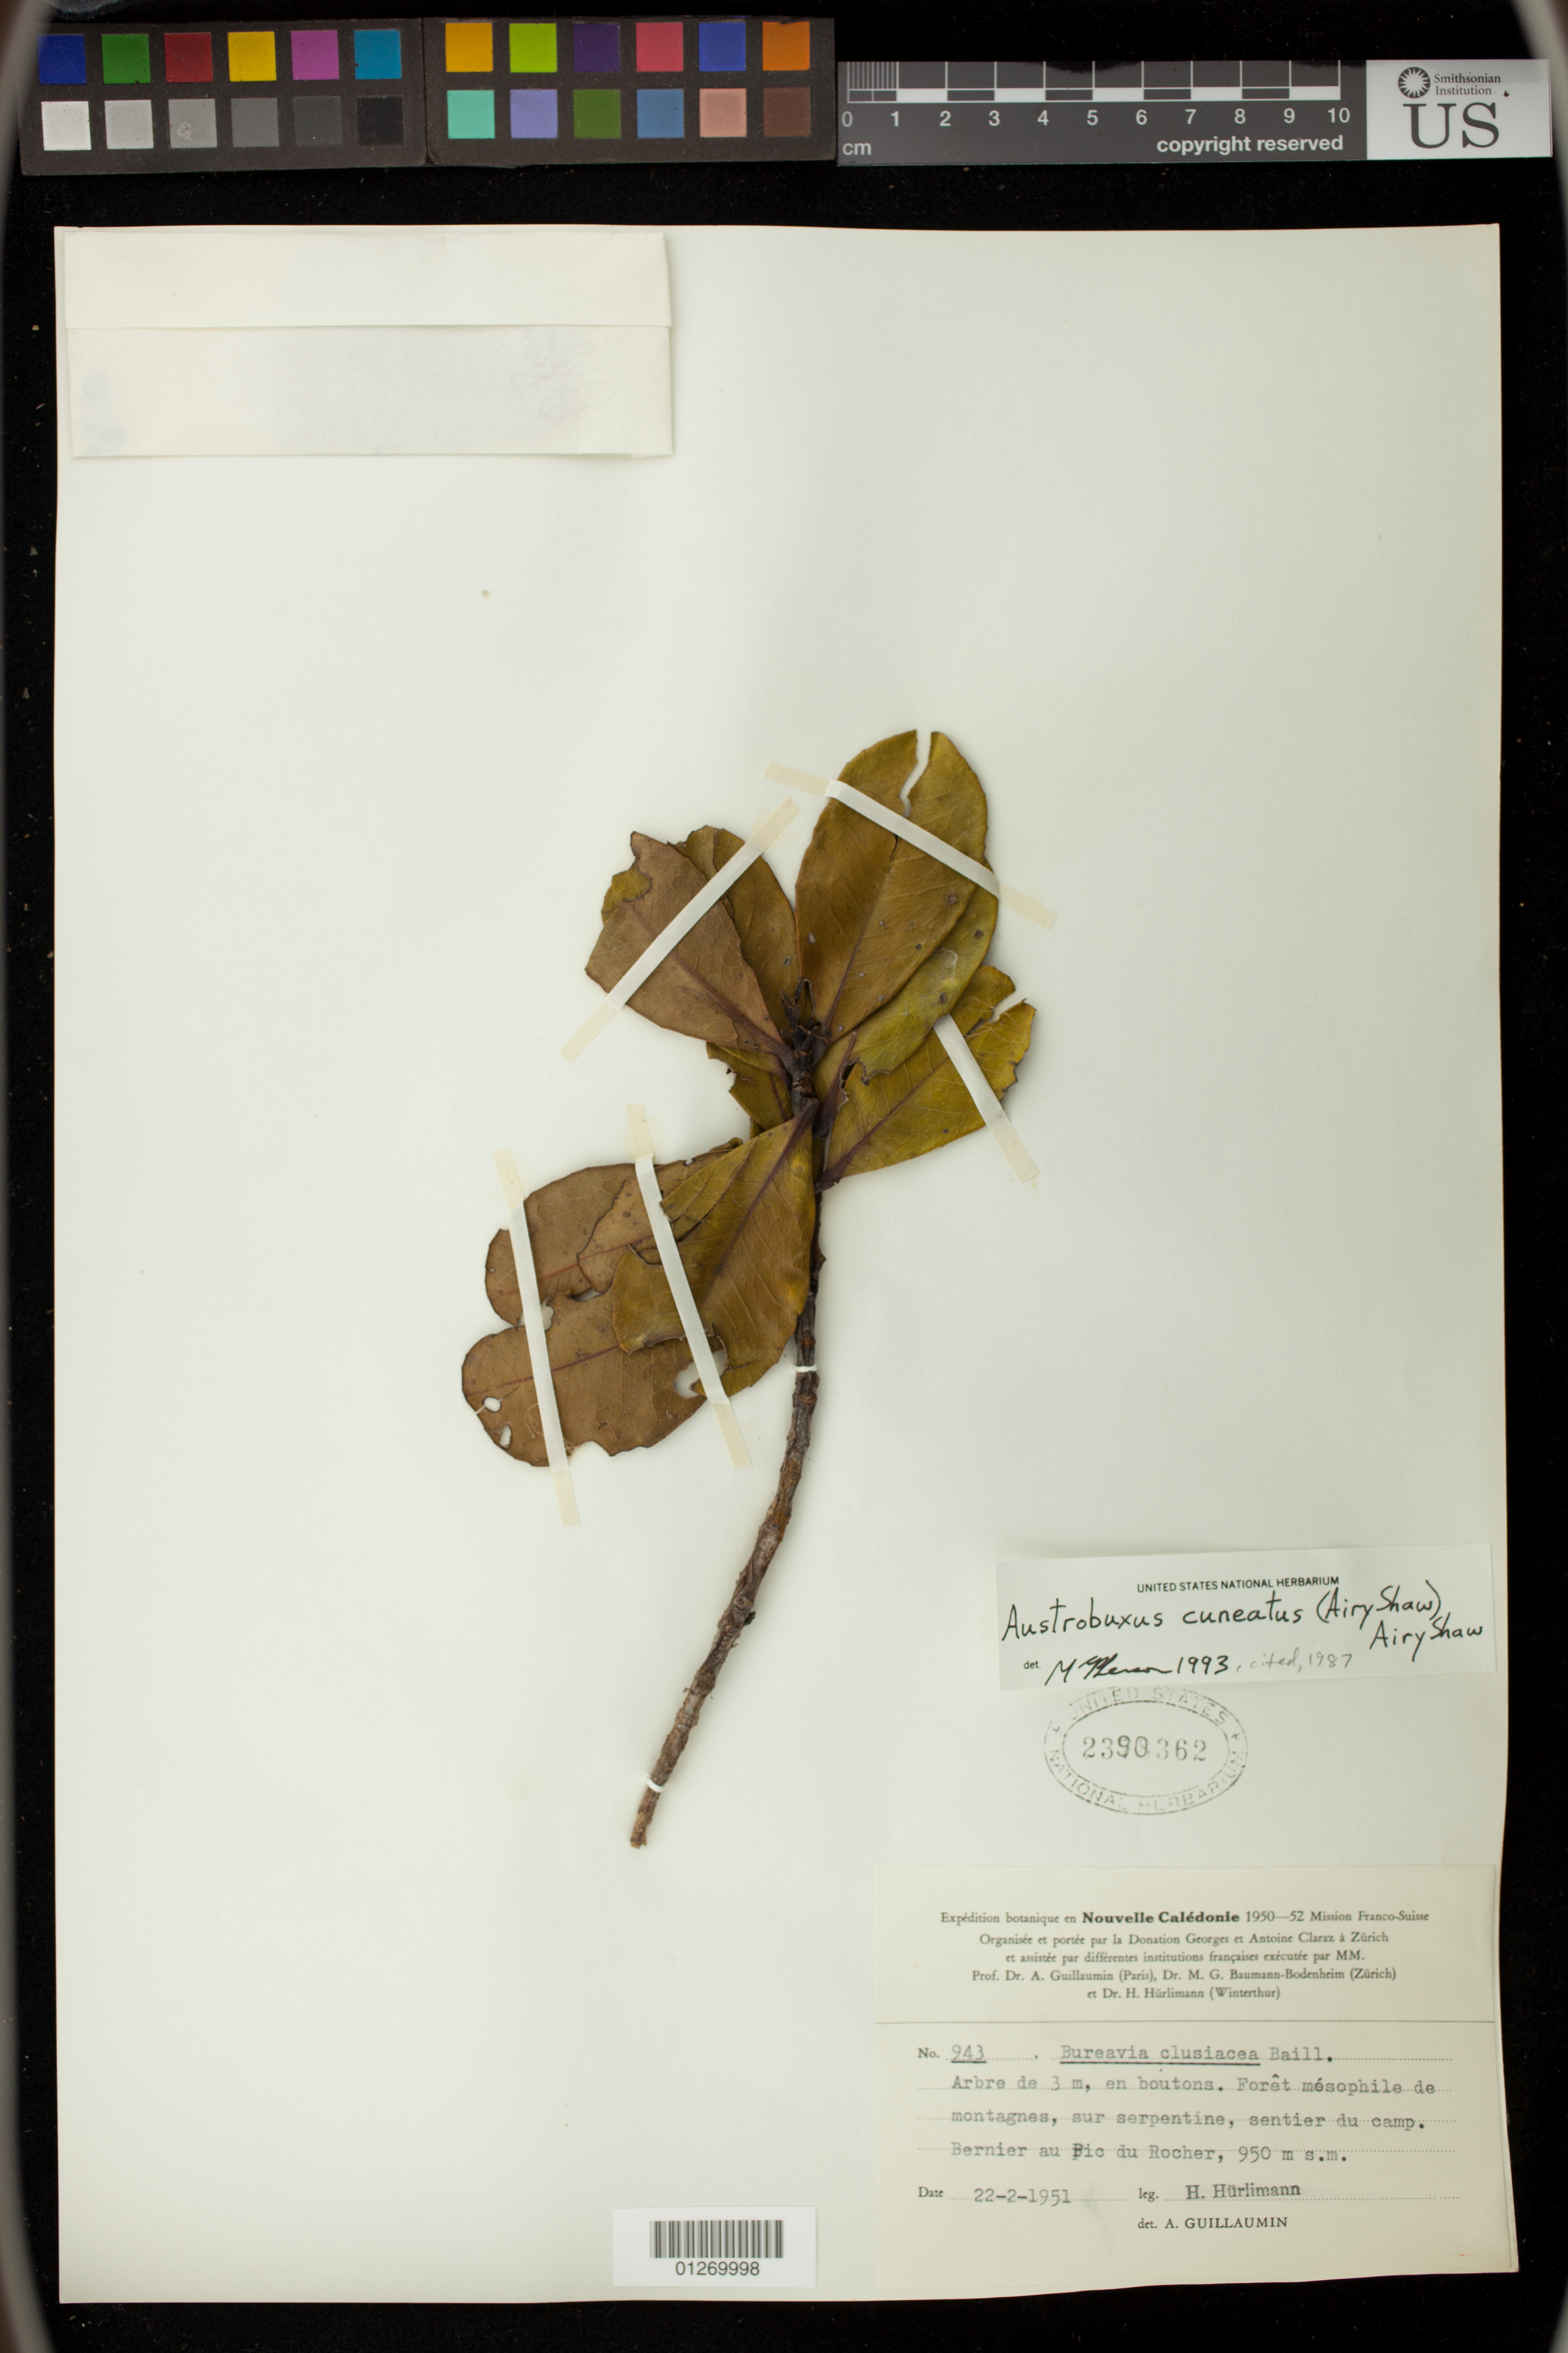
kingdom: Plantae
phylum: Tracheophyta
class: Magnoliopsida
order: Malpighiales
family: Picrodendraceae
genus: Austrobuxus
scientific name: Austrobuxus cuneatus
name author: (Airy Shaw) Airy Shaw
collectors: H. Hurlimann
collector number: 943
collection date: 1951-02-22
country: New Caledonia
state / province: South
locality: Bernier au Pic du Rocher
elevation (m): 950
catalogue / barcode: US 2390362